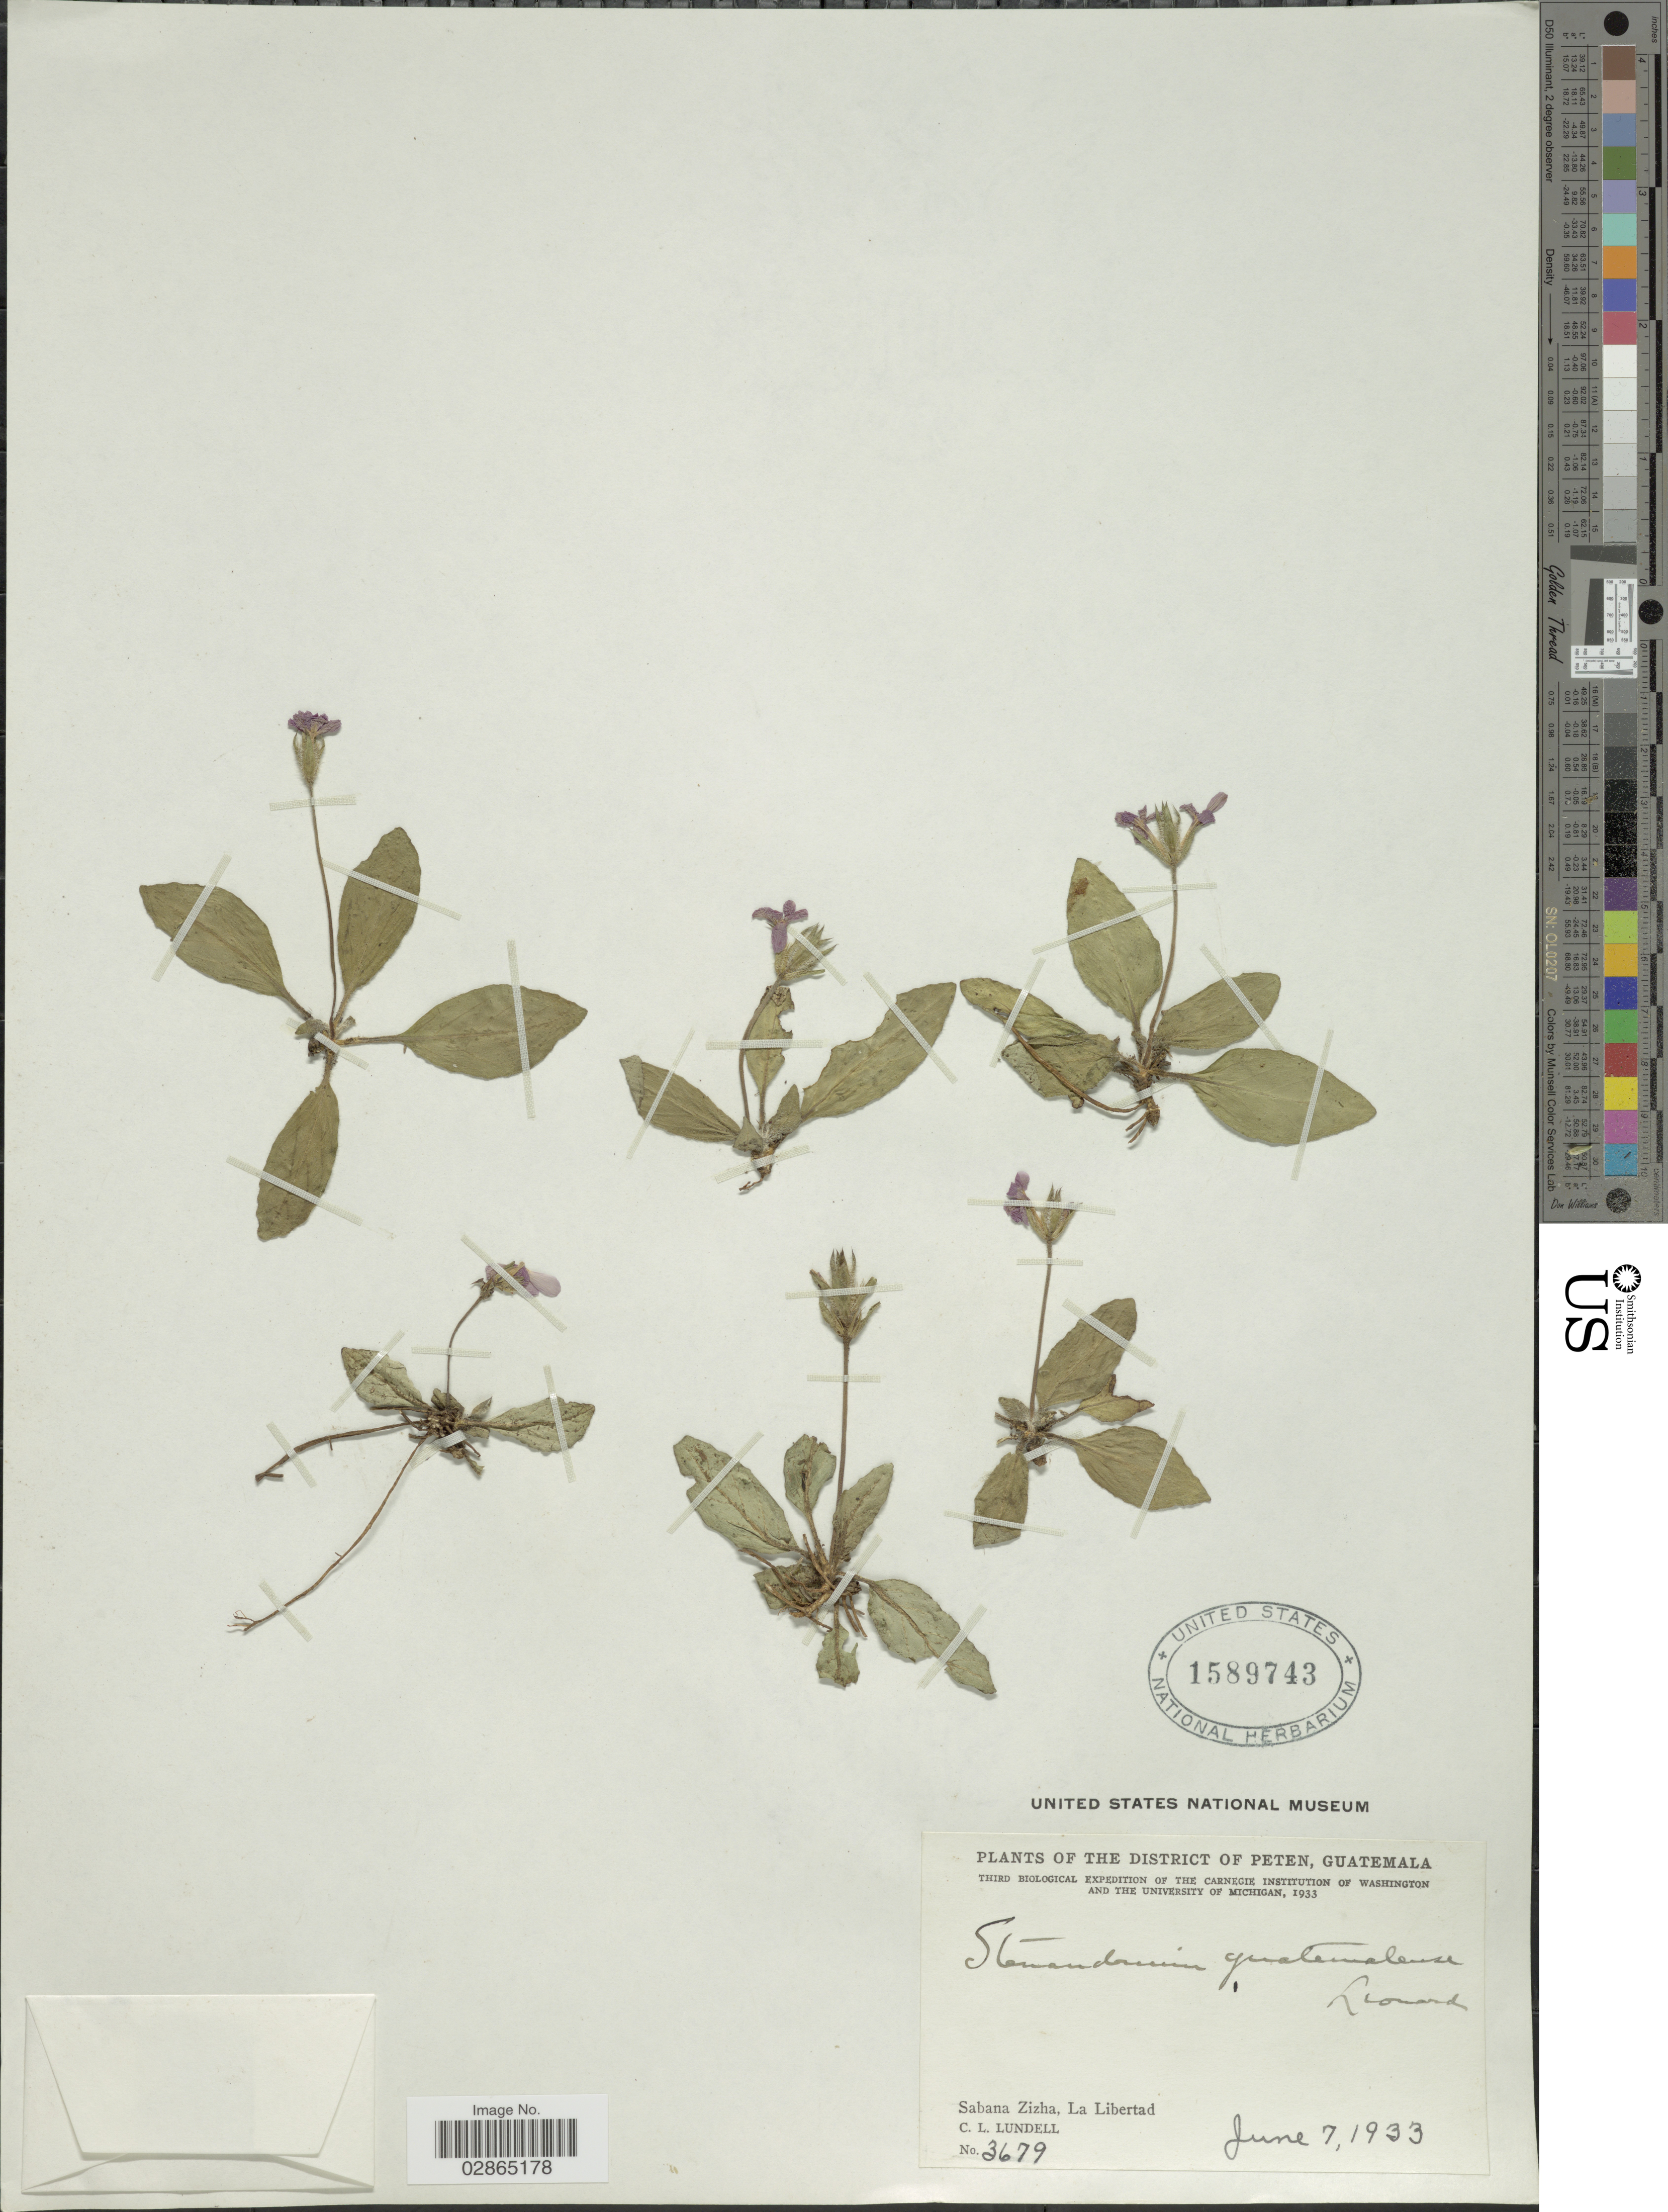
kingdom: Plantae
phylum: Tracheophyta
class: Magnoliopsida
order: Lamiales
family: Acanthaceae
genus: Stenandrium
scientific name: Stenandrium dulce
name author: (Cav.) Nees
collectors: C. L. Lundell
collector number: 3679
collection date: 1933-06-07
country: Guatemala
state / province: El Petén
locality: The District of Peten, Sabana Zizha, La Libertad.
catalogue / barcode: US 1589743